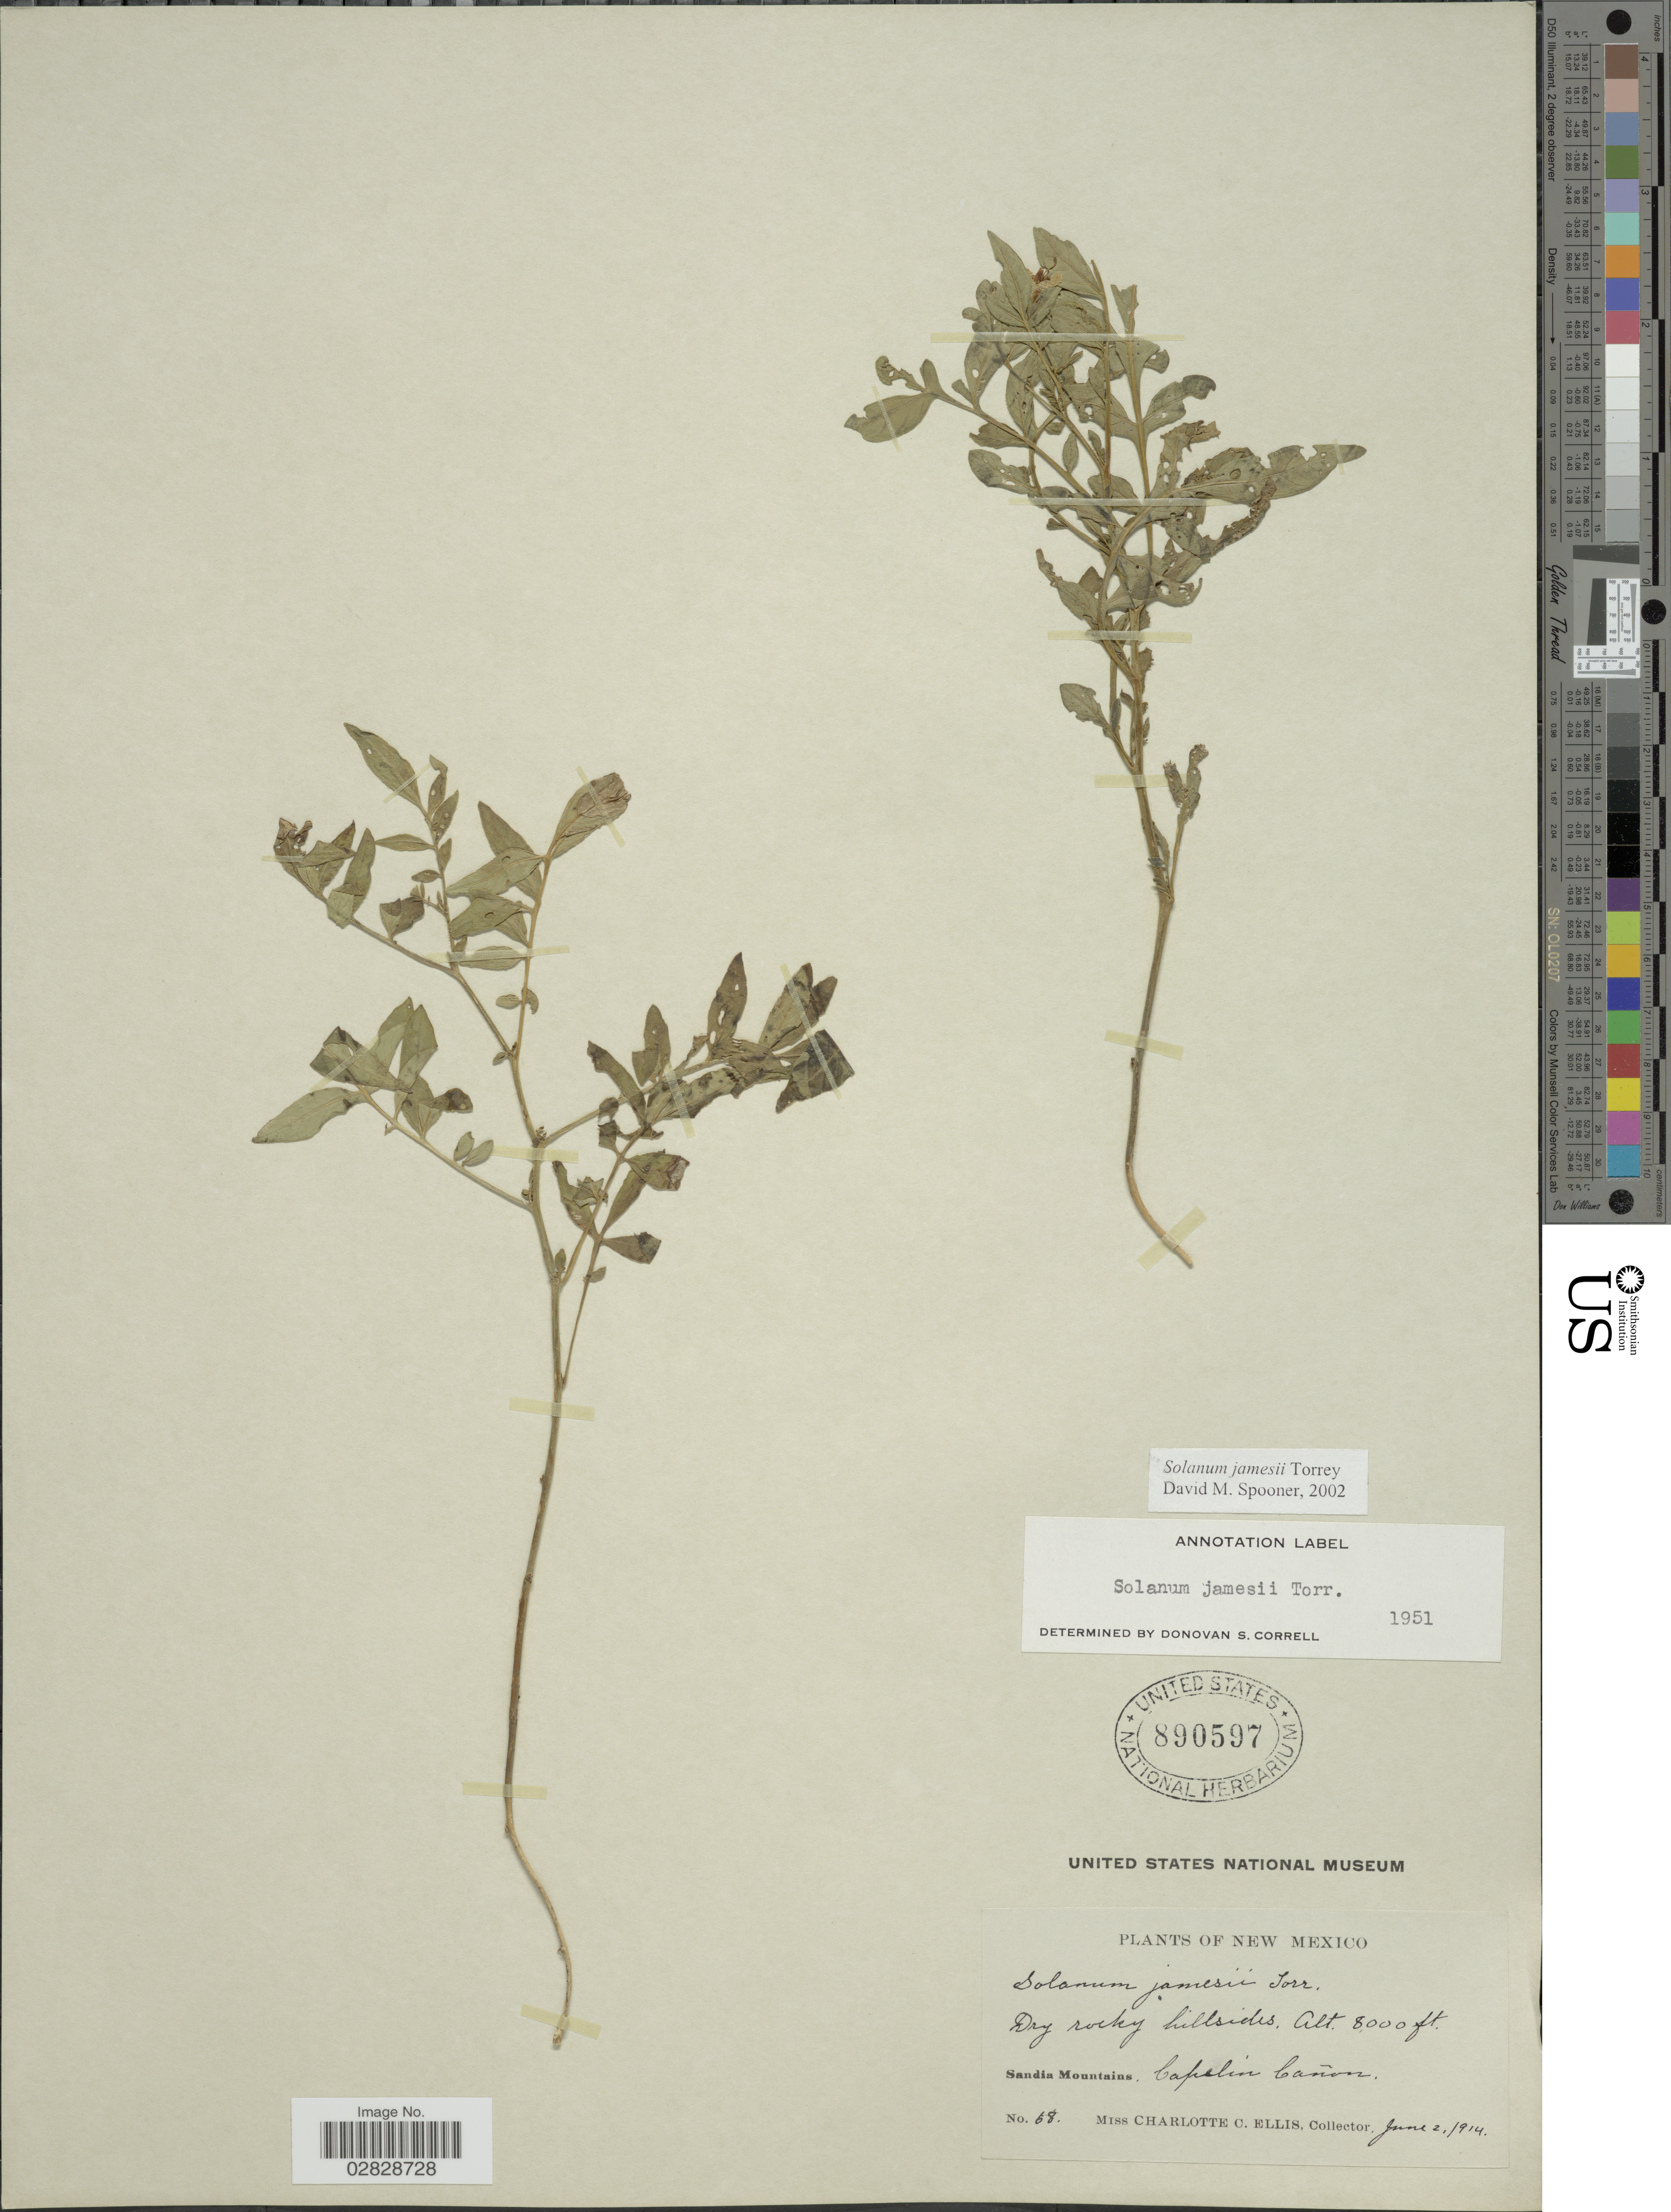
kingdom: Plantae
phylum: Tracheophyta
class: Magnoliopsida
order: Solanales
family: Solanaceae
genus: Solanum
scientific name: Solanum jamesii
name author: Torr.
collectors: C. C. Ellis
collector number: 68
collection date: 1914-06-02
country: United States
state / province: New Mexico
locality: Sandia Mountains. Capelin Cañon.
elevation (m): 2438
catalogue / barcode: US 890597